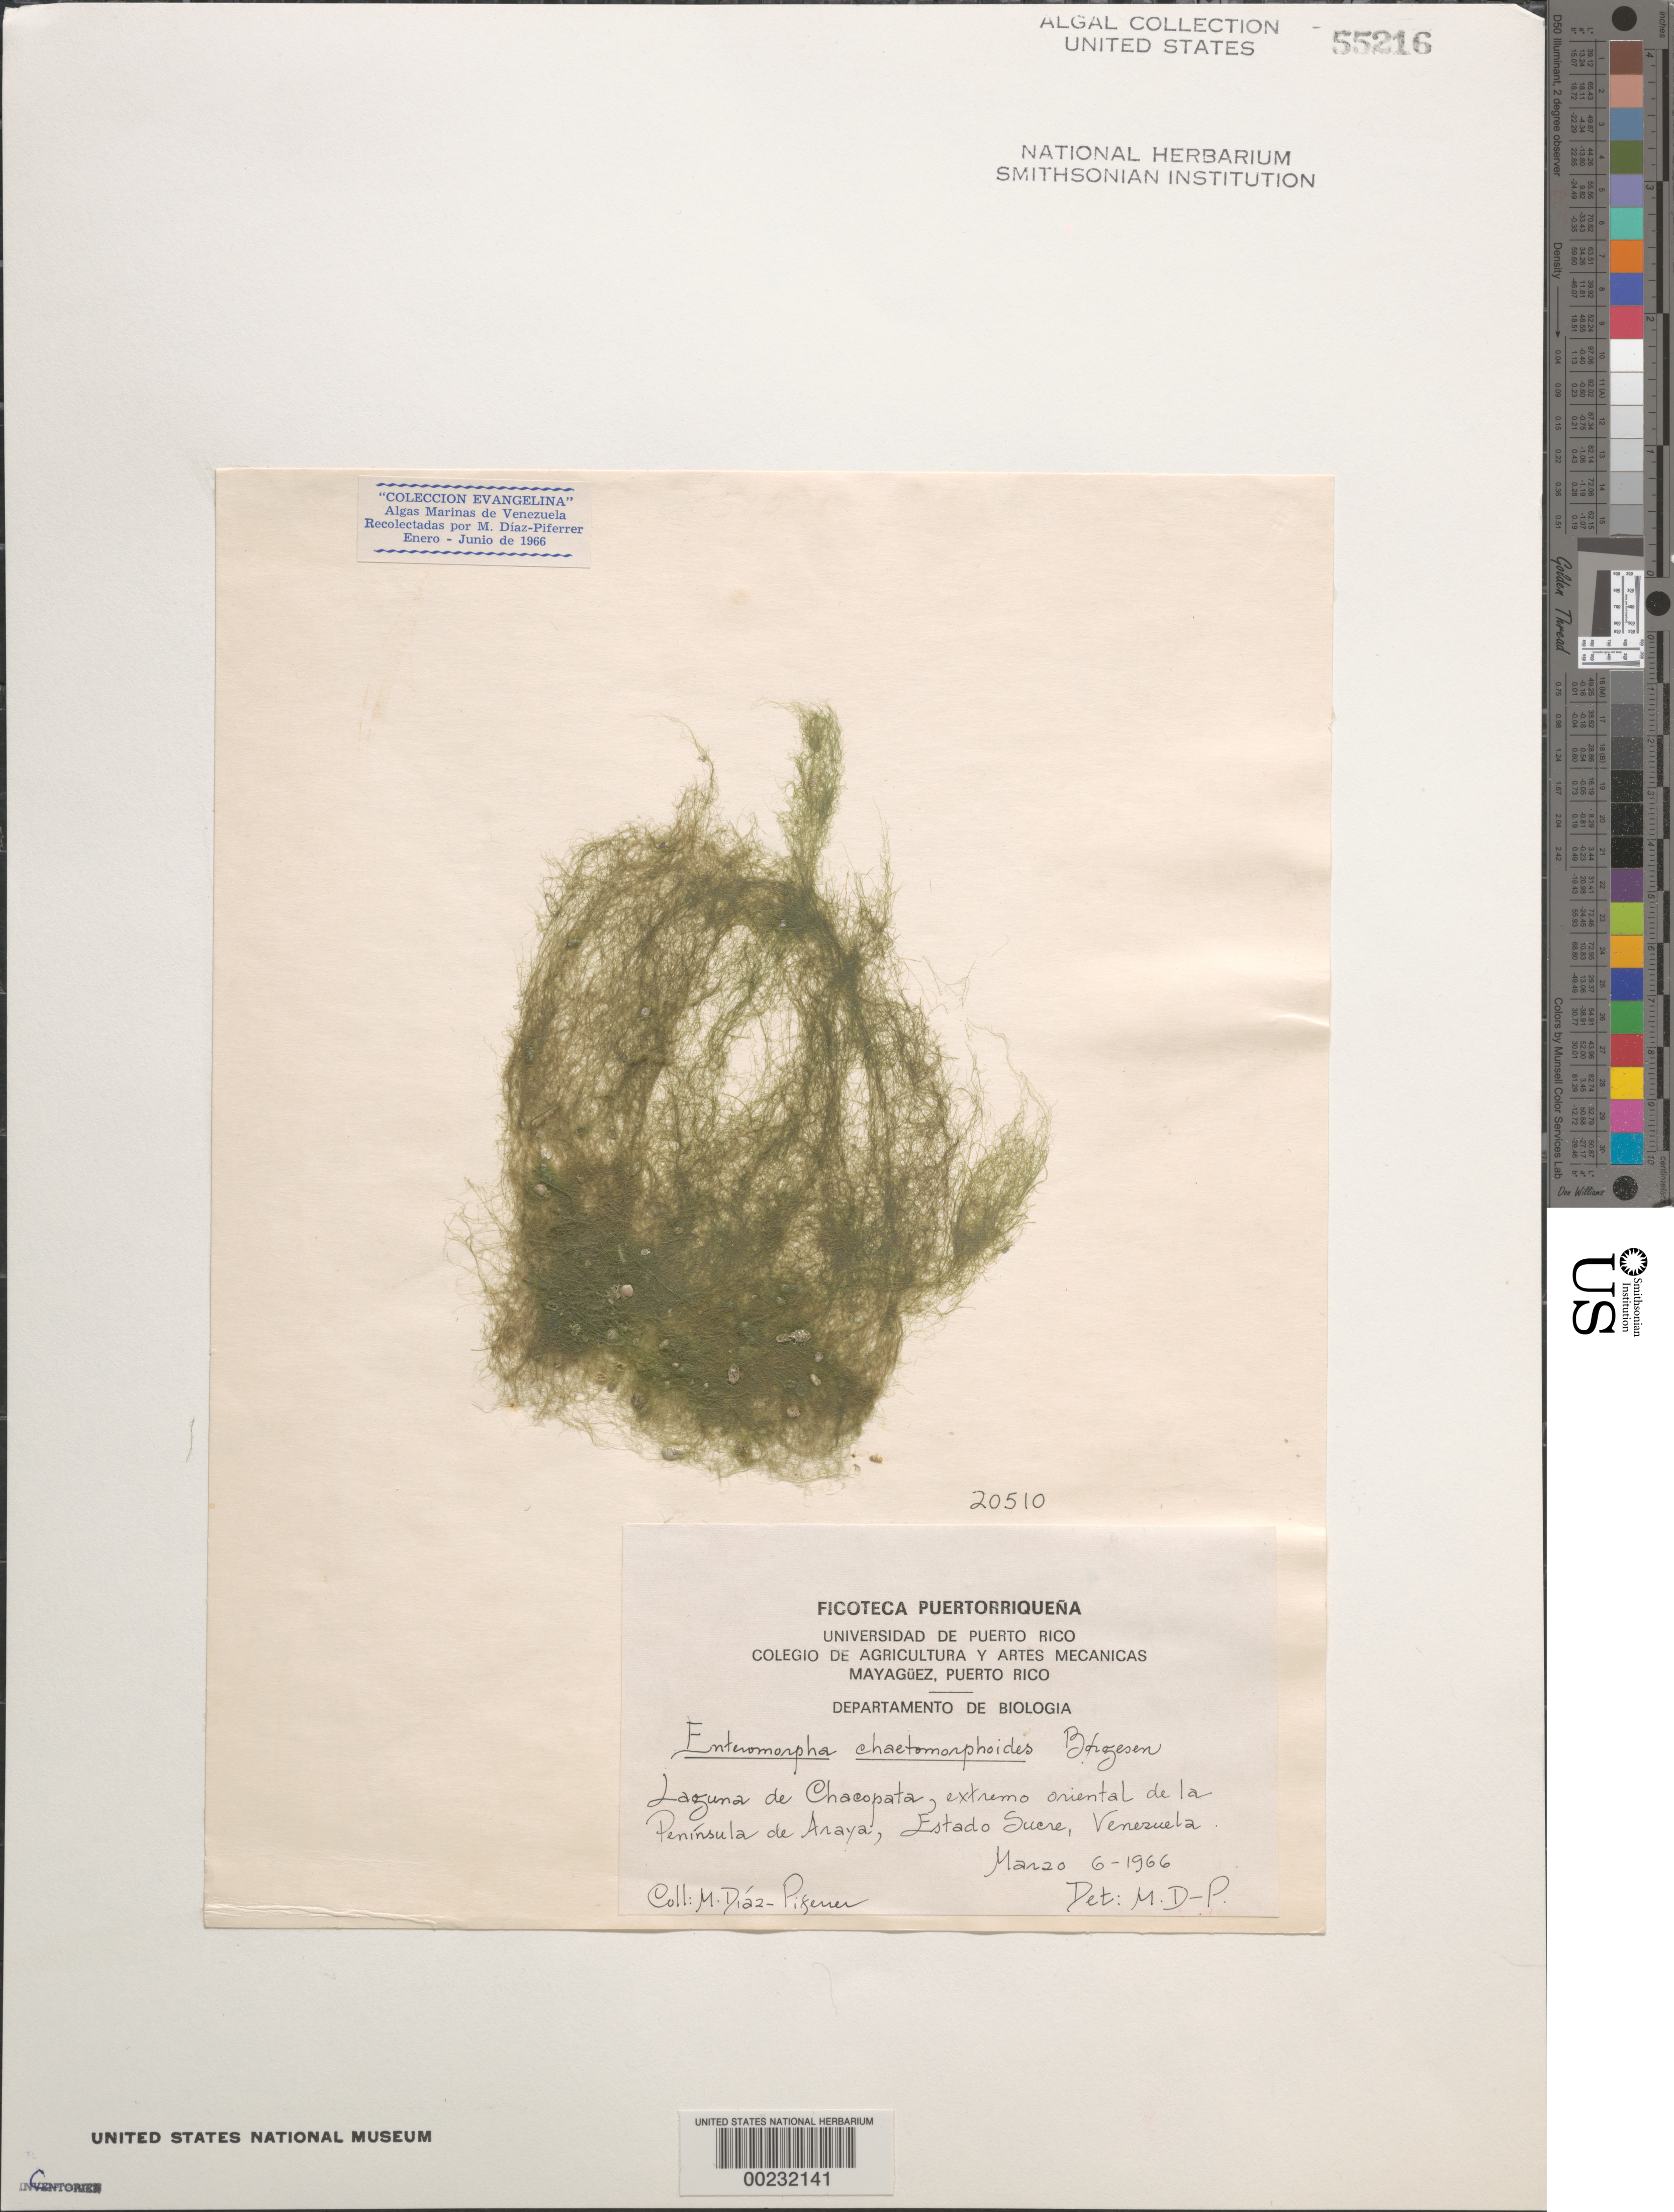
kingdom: Plantae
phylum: Chlorophyta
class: Ulvophyceae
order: Ulvales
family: Ulvaceae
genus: Ulva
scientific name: Ulva chaetomorphoides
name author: (Børgesen) H.S. Hayden et al.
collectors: M. Diaz-Piferrer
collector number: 20510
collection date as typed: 06 Mar 1966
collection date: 1966-03-06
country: Venezuela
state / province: Sucre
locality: Peninsula de araya, laguna de chacopata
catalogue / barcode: US 55216